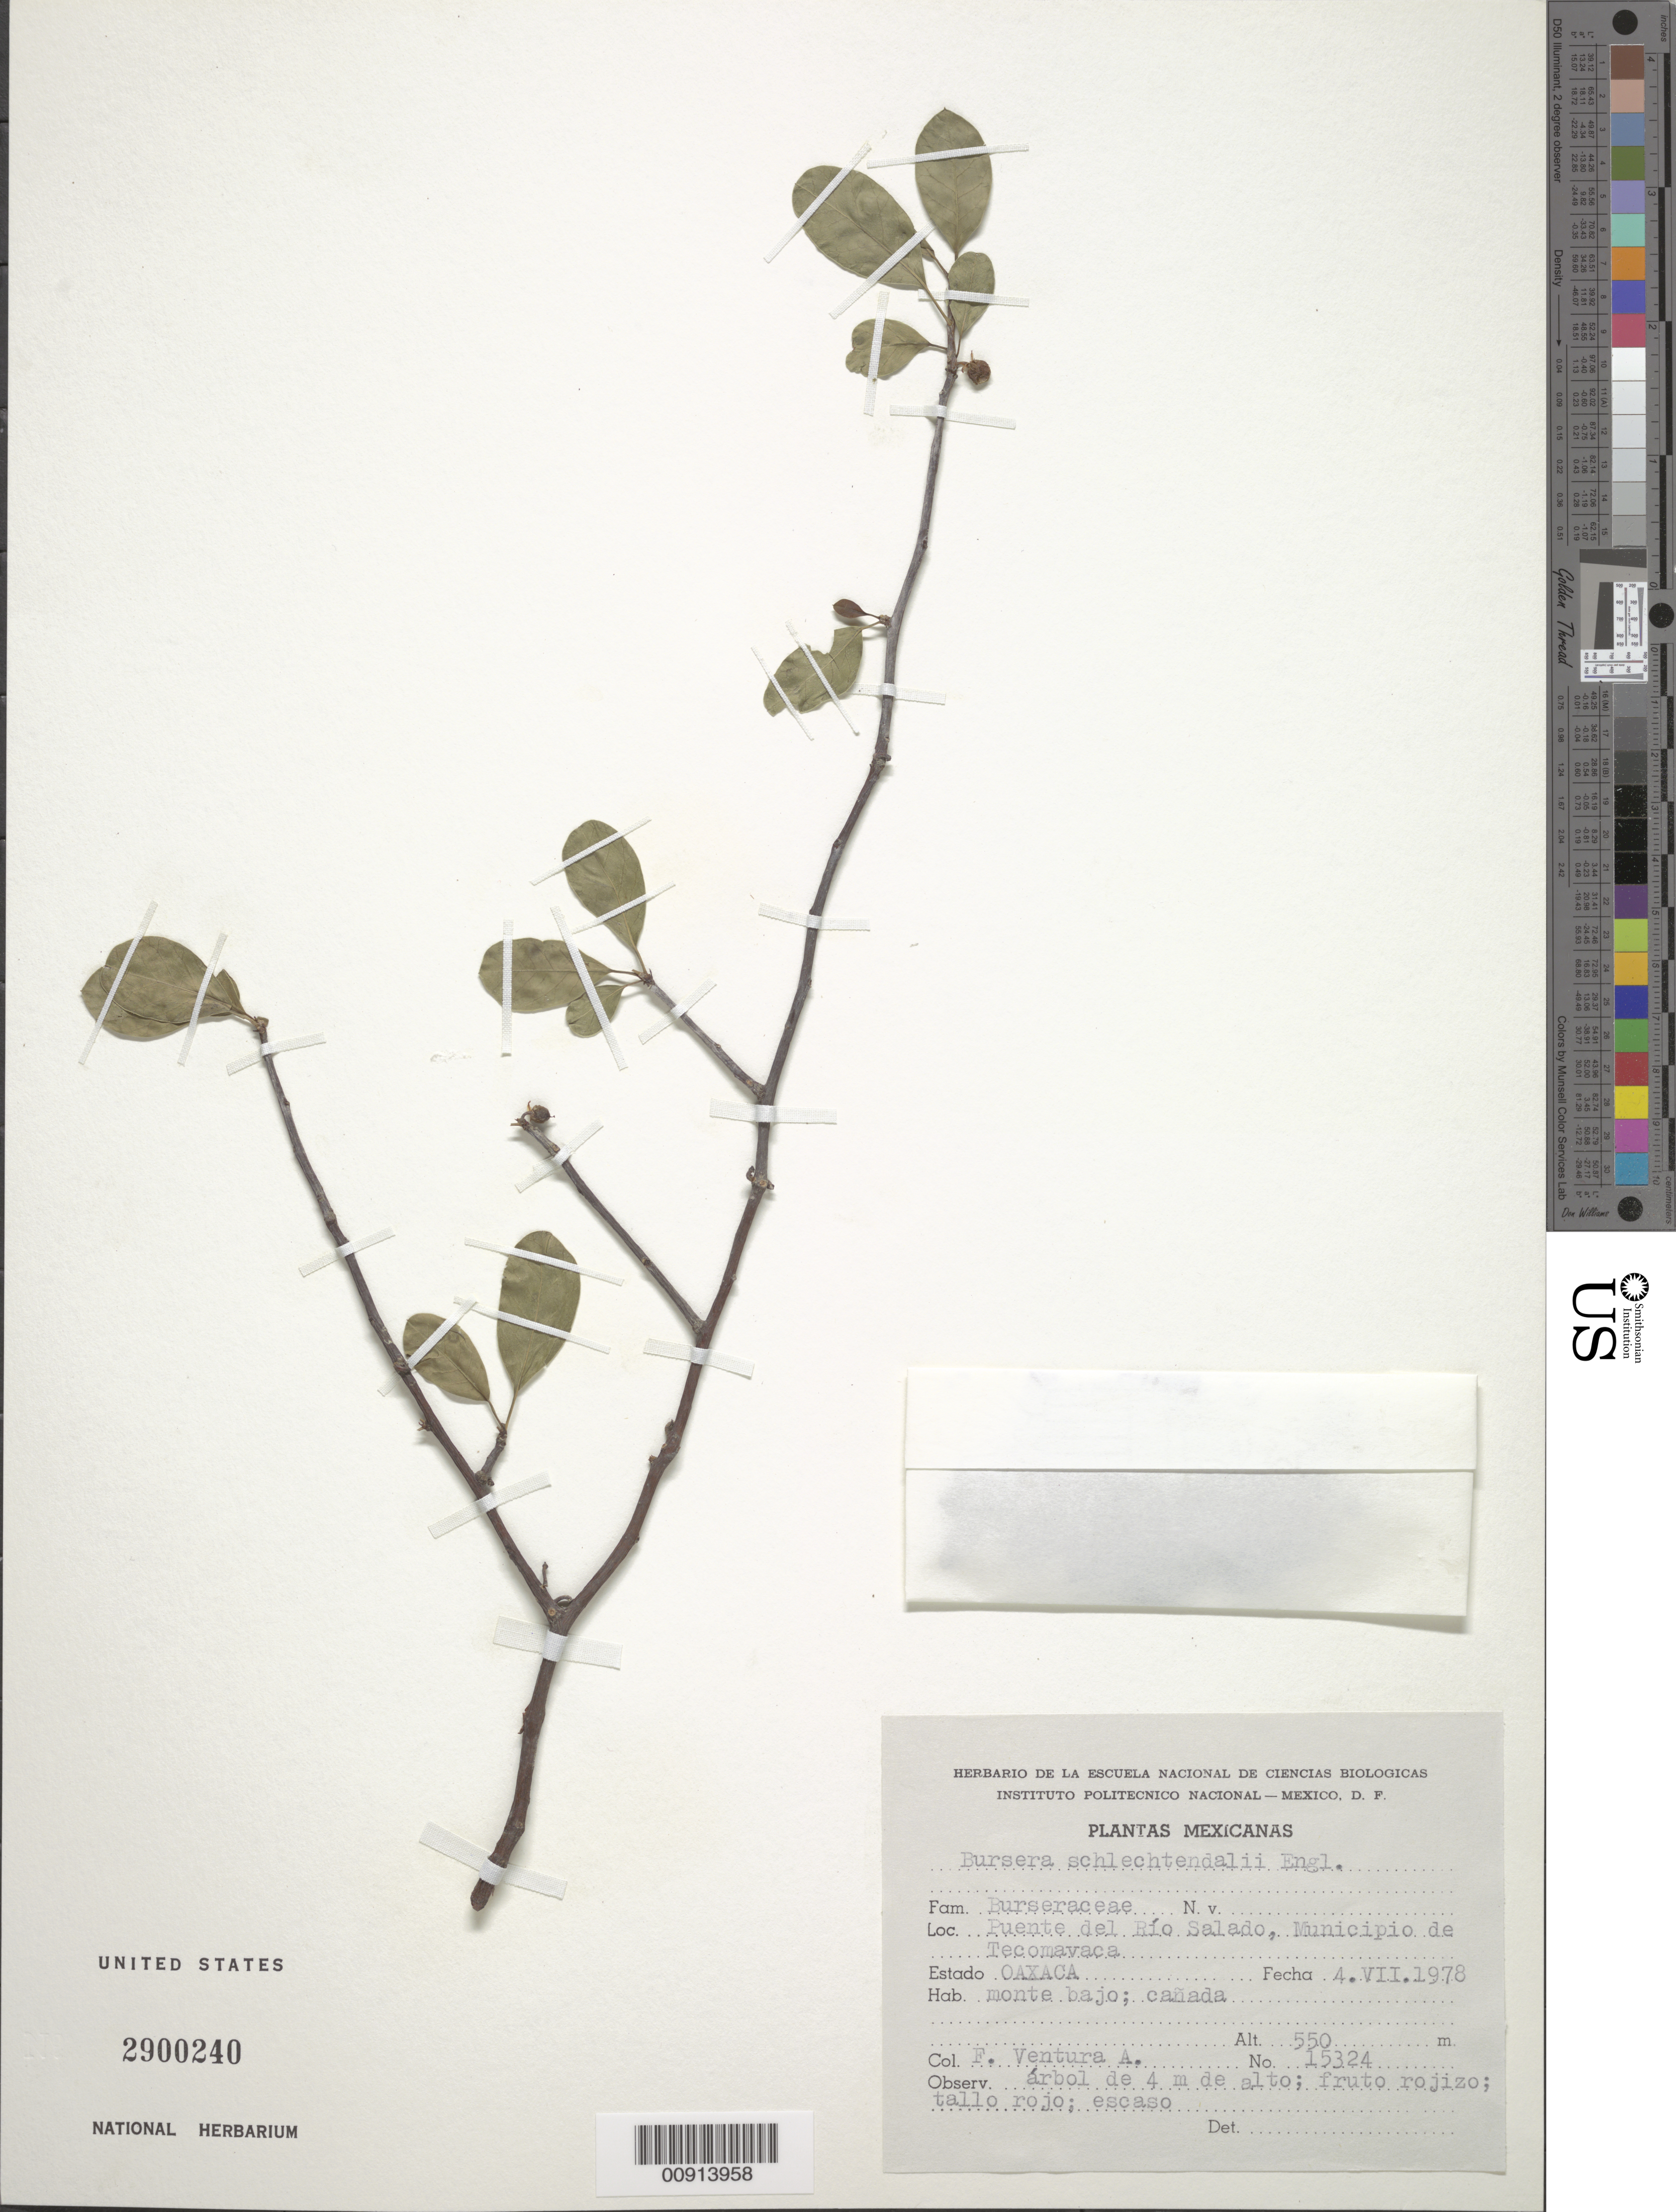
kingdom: Plantae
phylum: Tracheophyta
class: Magnoliopsida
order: Sapindales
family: Burseraceae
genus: Bursera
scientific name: Bursera schlechtendalii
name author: Engl.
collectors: F. Ventura A.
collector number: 15324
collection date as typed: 04 Jul 1978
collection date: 1978-07-04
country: Mexico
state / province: Oaxaca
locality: Puente del Río Salado, Municipio de Tecomavaca, Estado Oaxaca.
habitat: Monte bajo; cañada.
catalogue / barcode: US 2900240